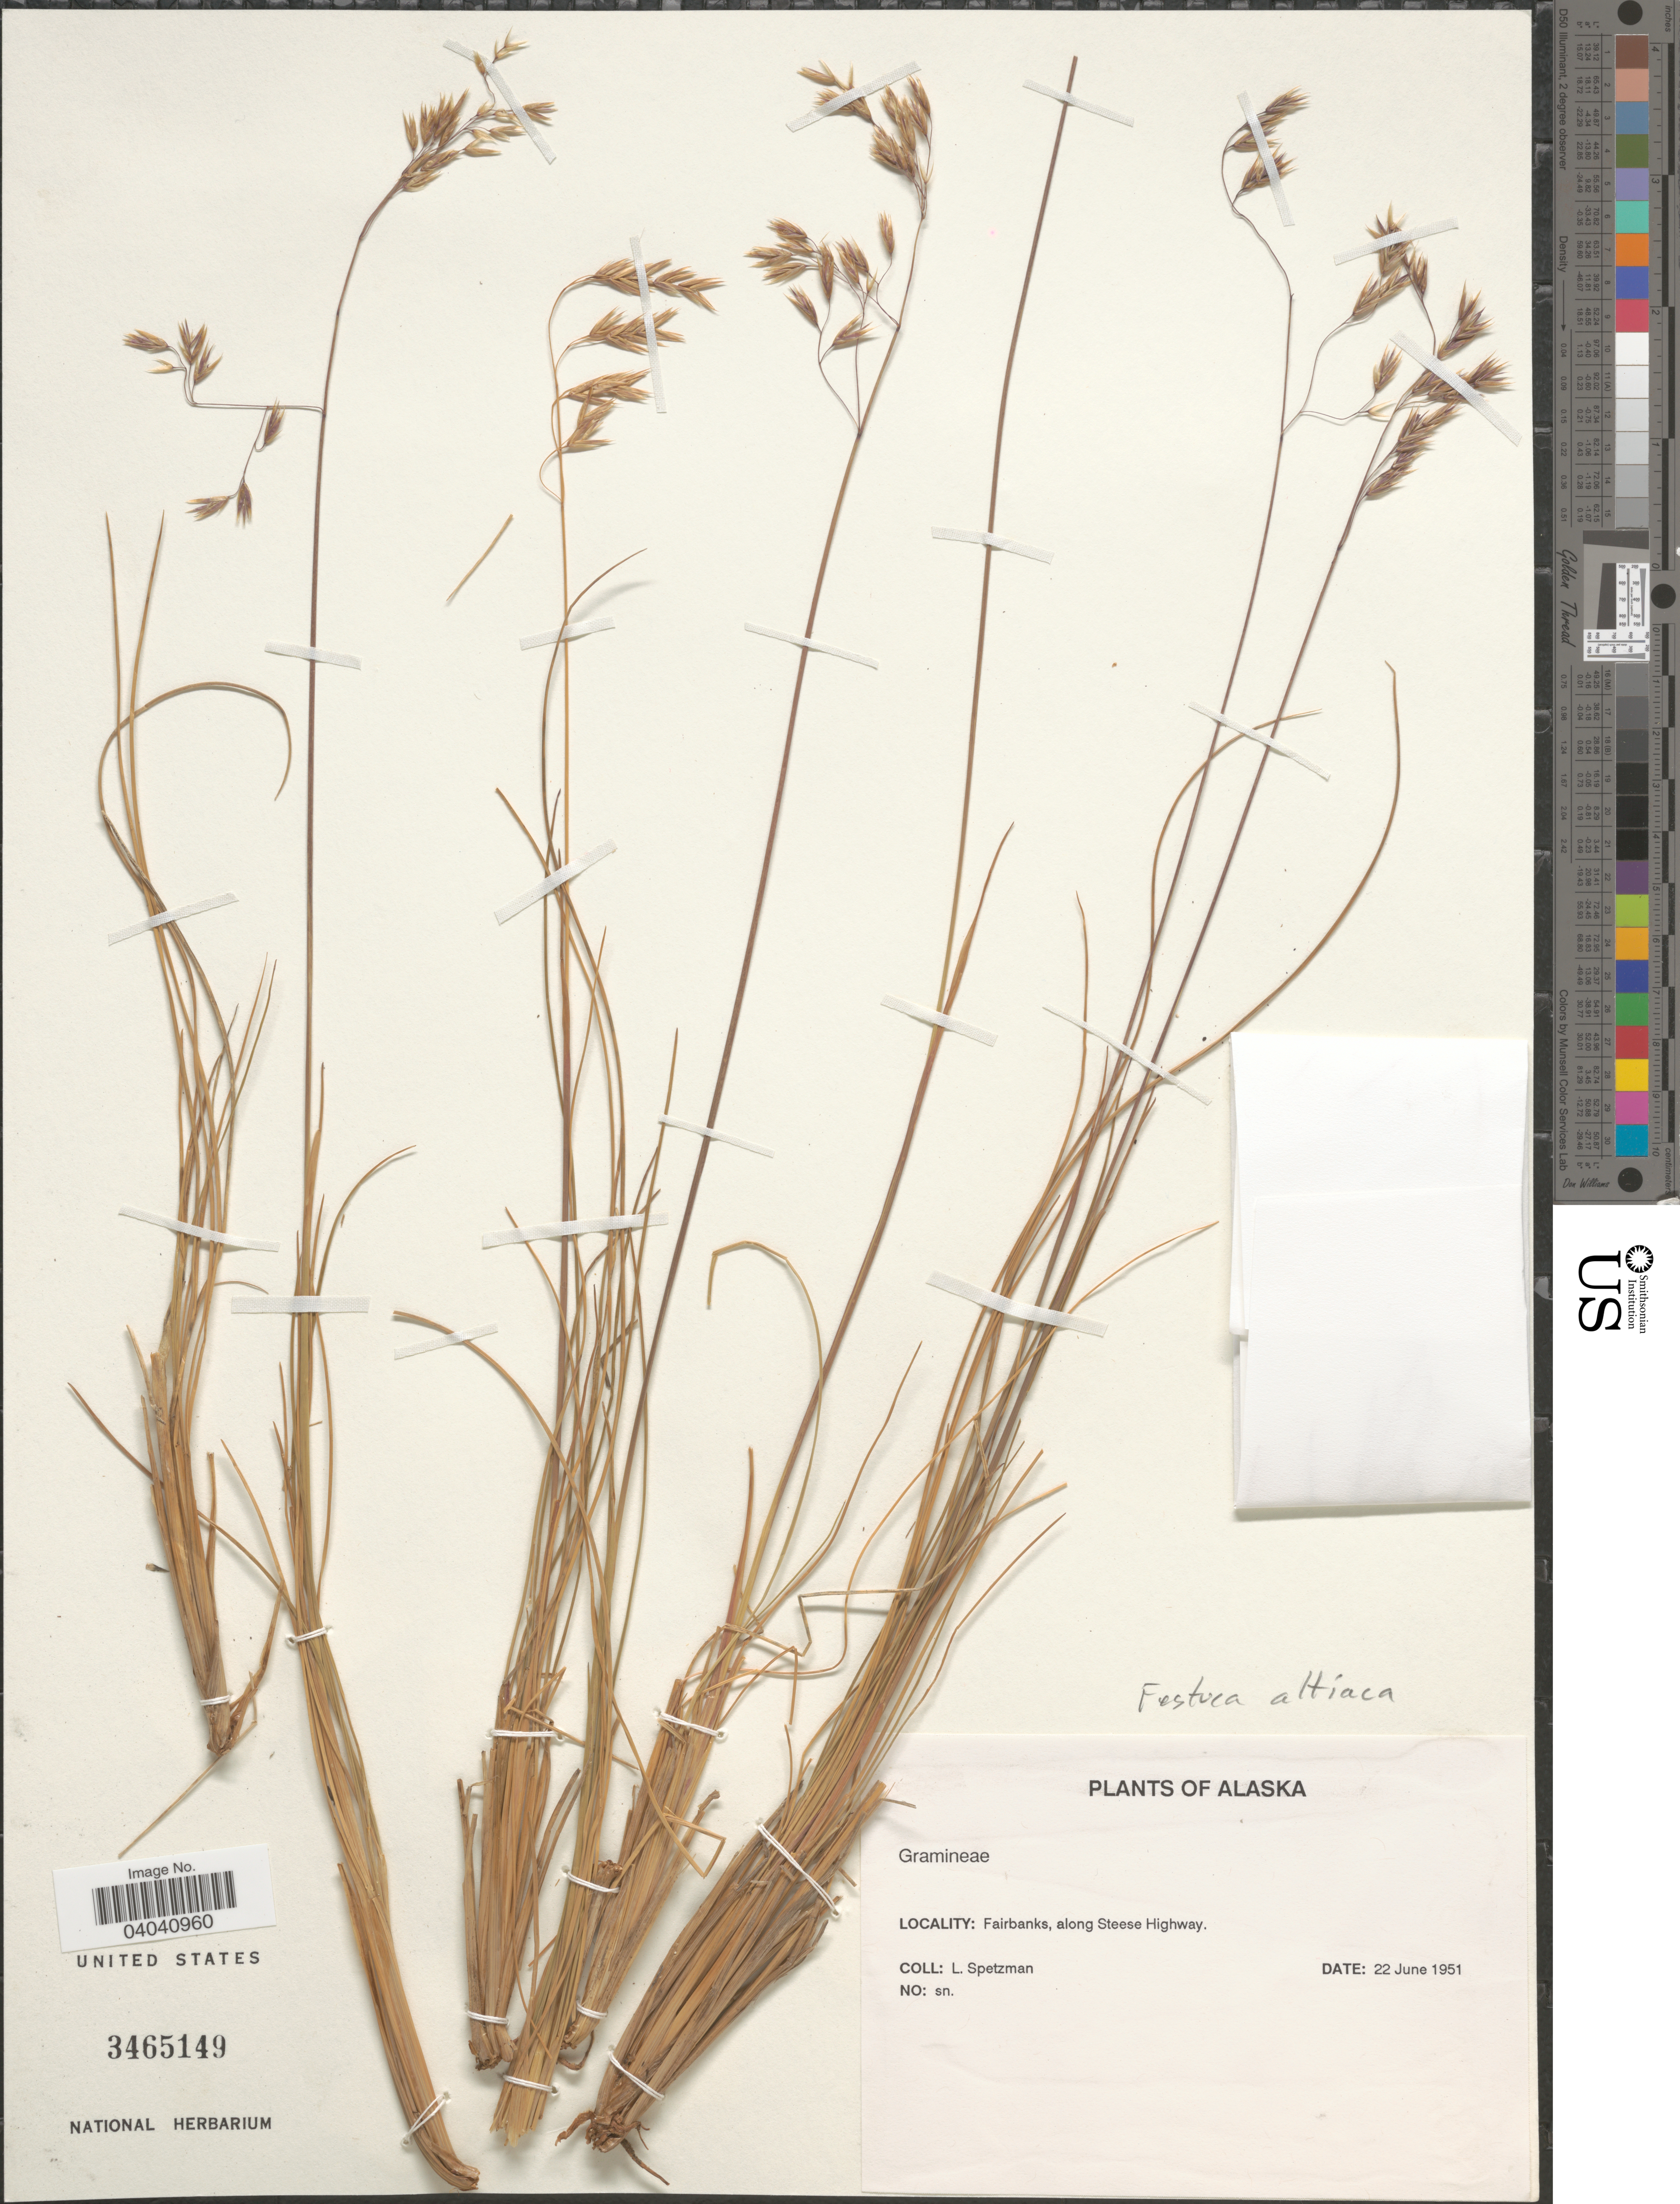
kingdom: Plantae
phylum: Tracheophyta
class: Liliopsida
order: Poales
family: Poaceae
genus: Festuca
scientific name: Festuca altaica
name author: Trin.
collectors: L. Spetzman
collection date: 1951-06-22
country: United States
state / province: Alaska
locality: Fairbanks, along Steese Highway.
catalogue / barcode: US 3465149